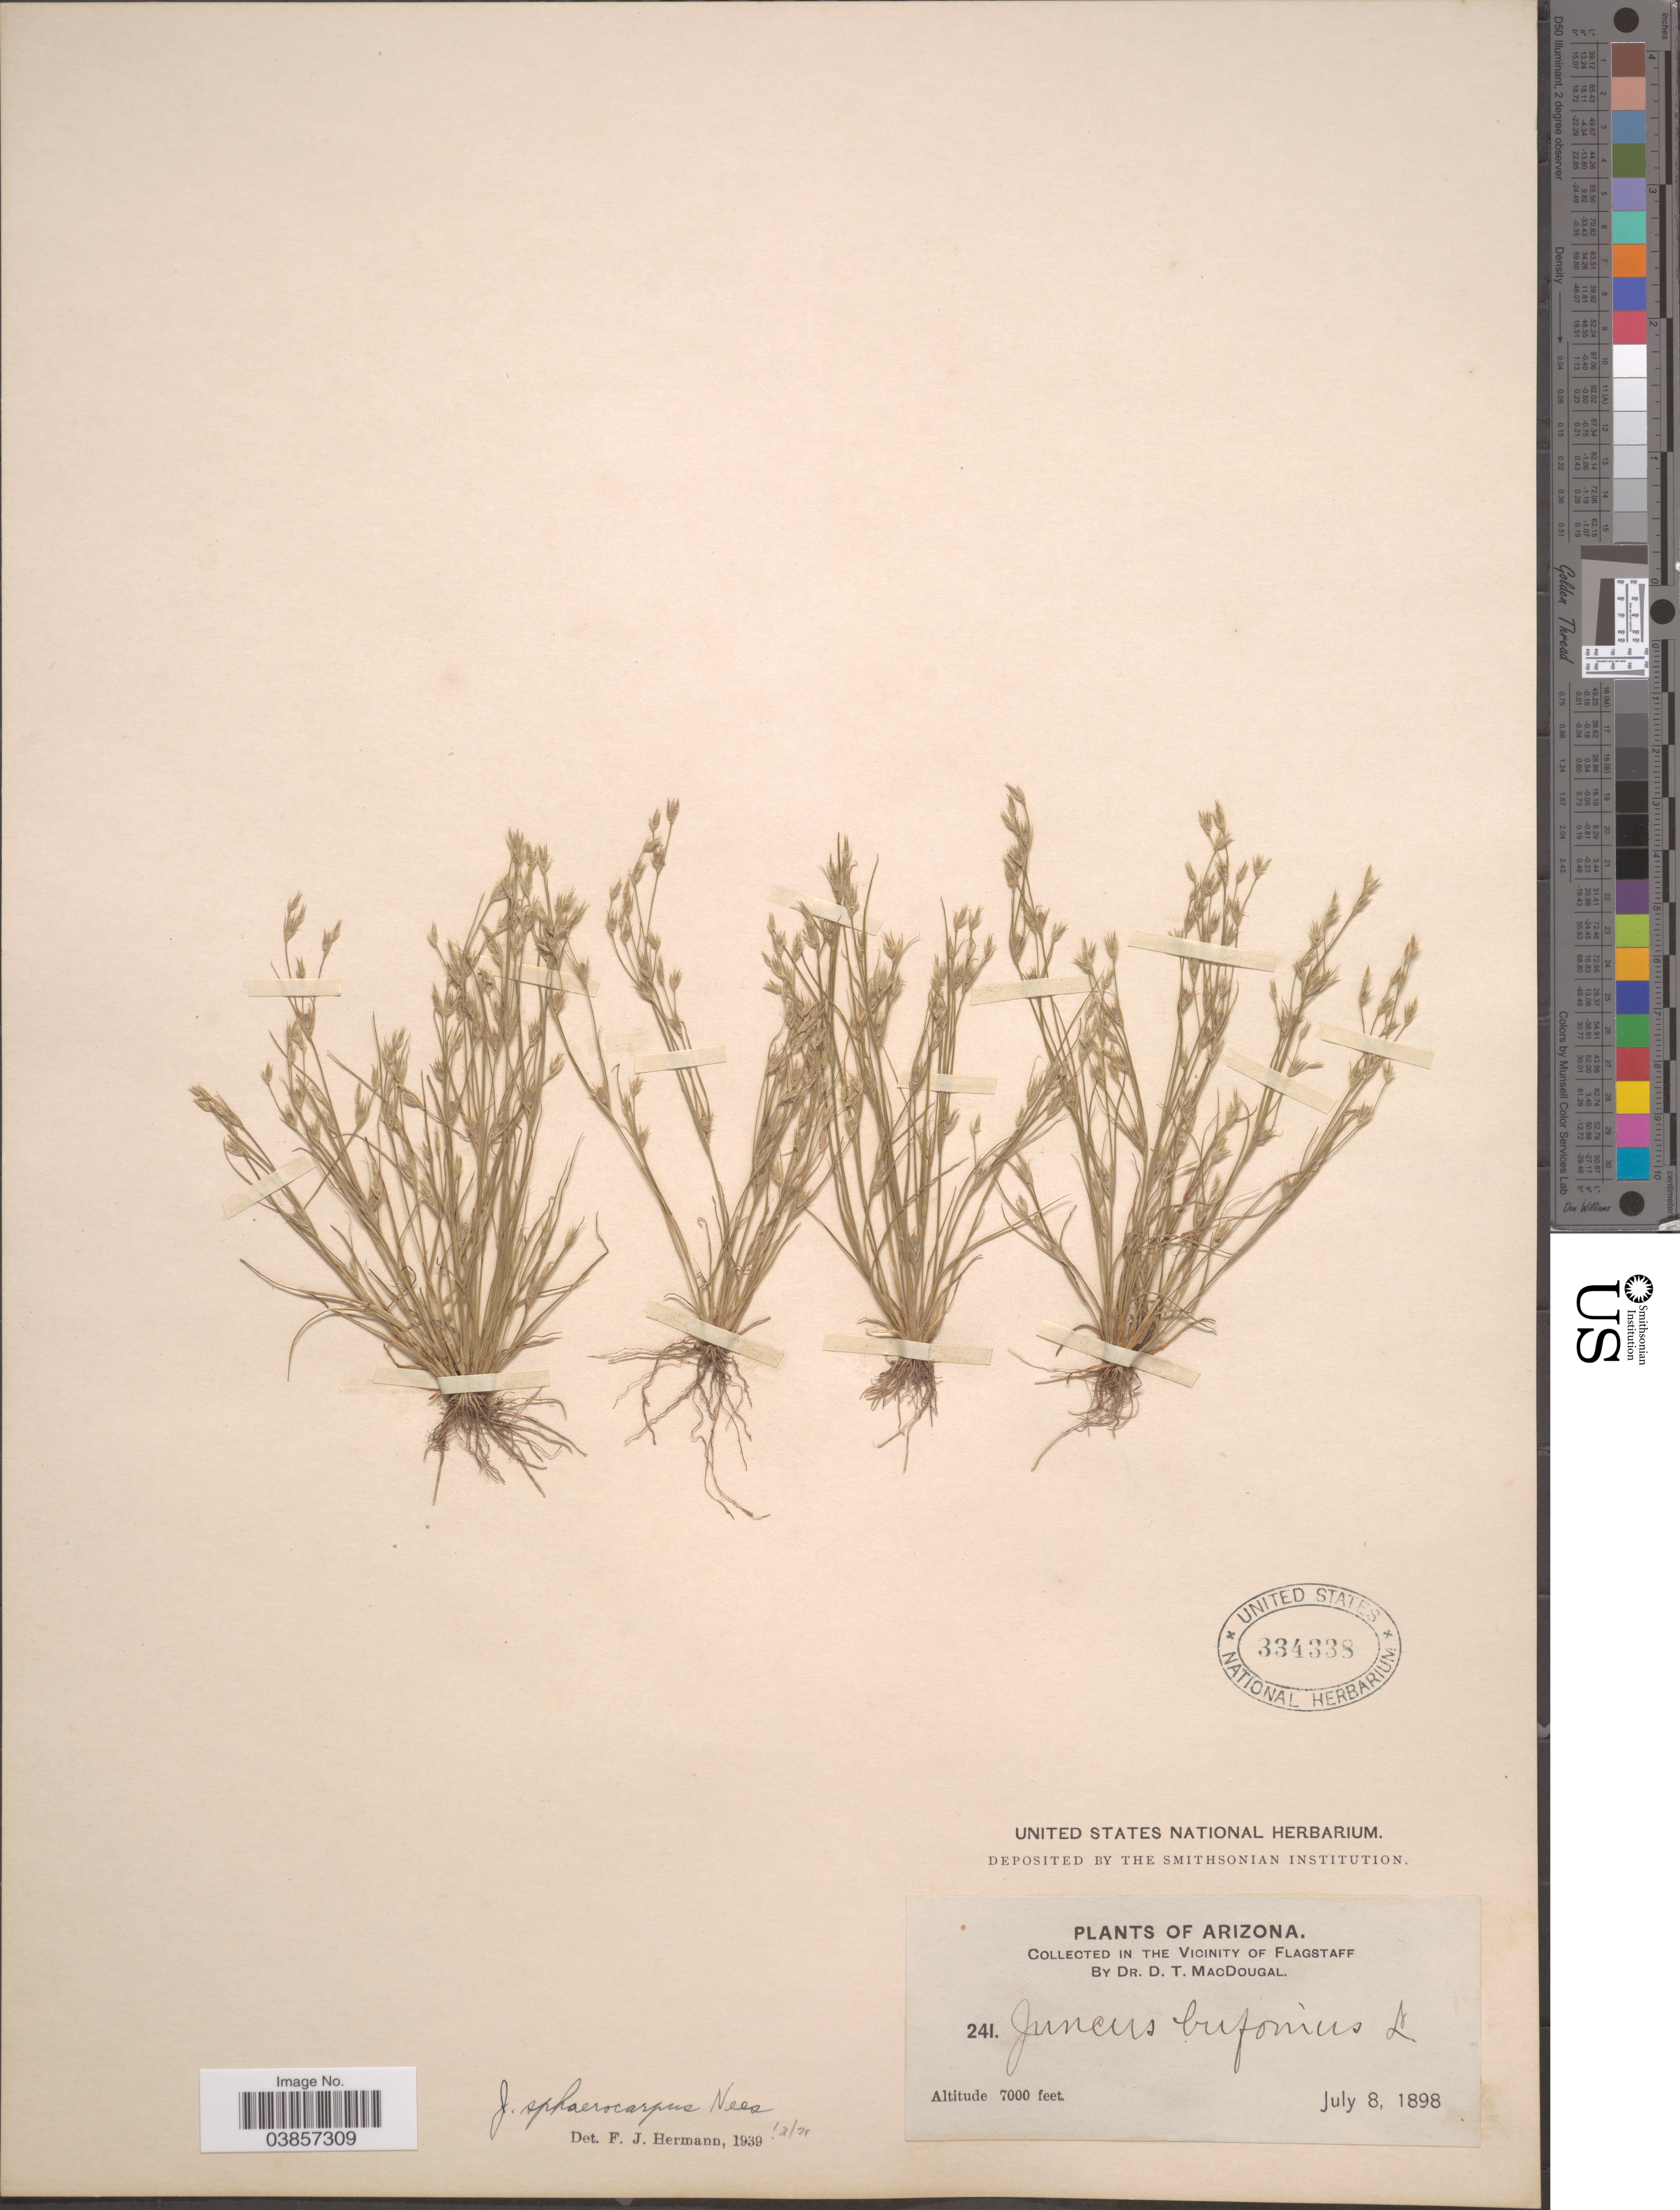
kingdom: Plantae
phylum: Tracheophyta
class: Liliopsida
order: Poales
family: Juncaceae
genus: Juncus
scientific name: Juncus sphaerocarpus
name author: Nees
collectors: D. T. MacDougal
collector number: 241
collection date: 1898-07-08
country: United States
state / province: Arizona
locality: In the vicinity of Flagstaff.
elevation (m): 2134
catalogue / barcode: US 334338